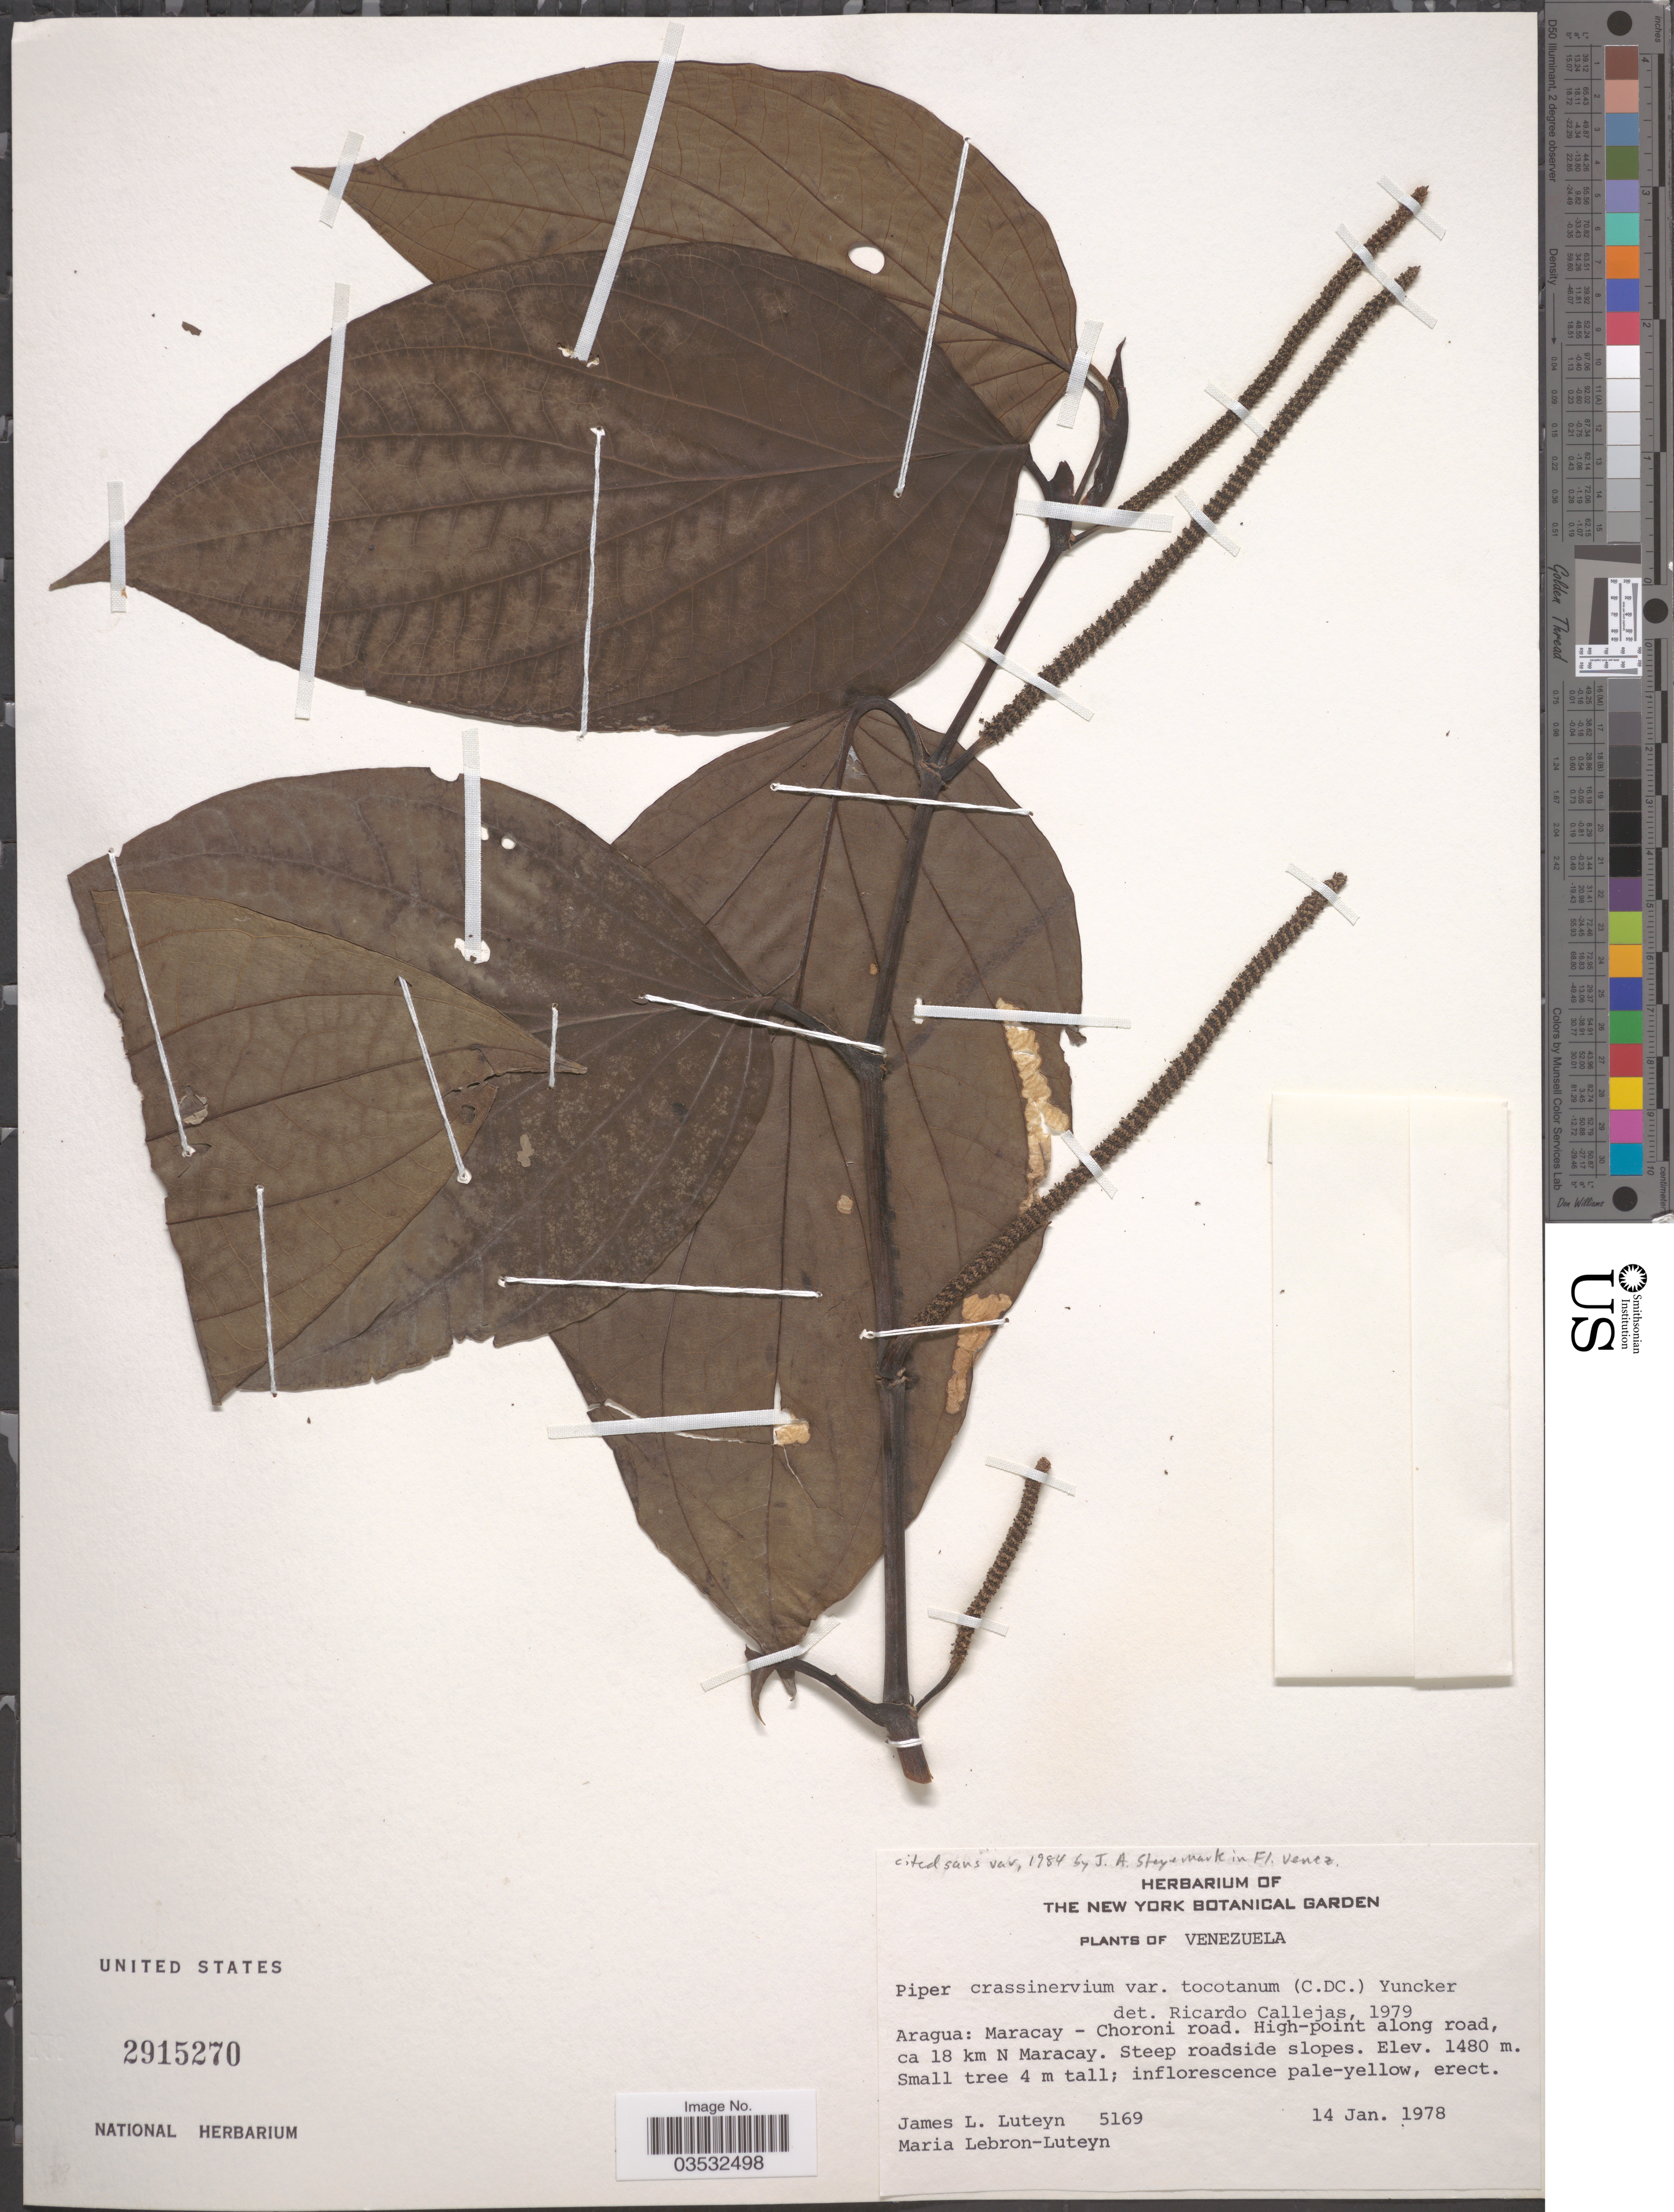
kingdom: Plantae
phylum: Tracheophyta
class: Magnoliopsida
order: Piperales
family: Piperaceae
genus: Piper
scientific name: Piper crassinervium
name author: Kunth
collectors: J. L. Luteyn & M. L. Lebrón-Luteyn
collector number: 5169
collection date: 1978-01-14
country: Venezuela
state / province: Aragua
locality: Maracay - Choroni road. High-point along road, ca 18 km N Maracay. Steep roadside slopes.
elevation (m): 1480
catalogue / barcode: US 2915270